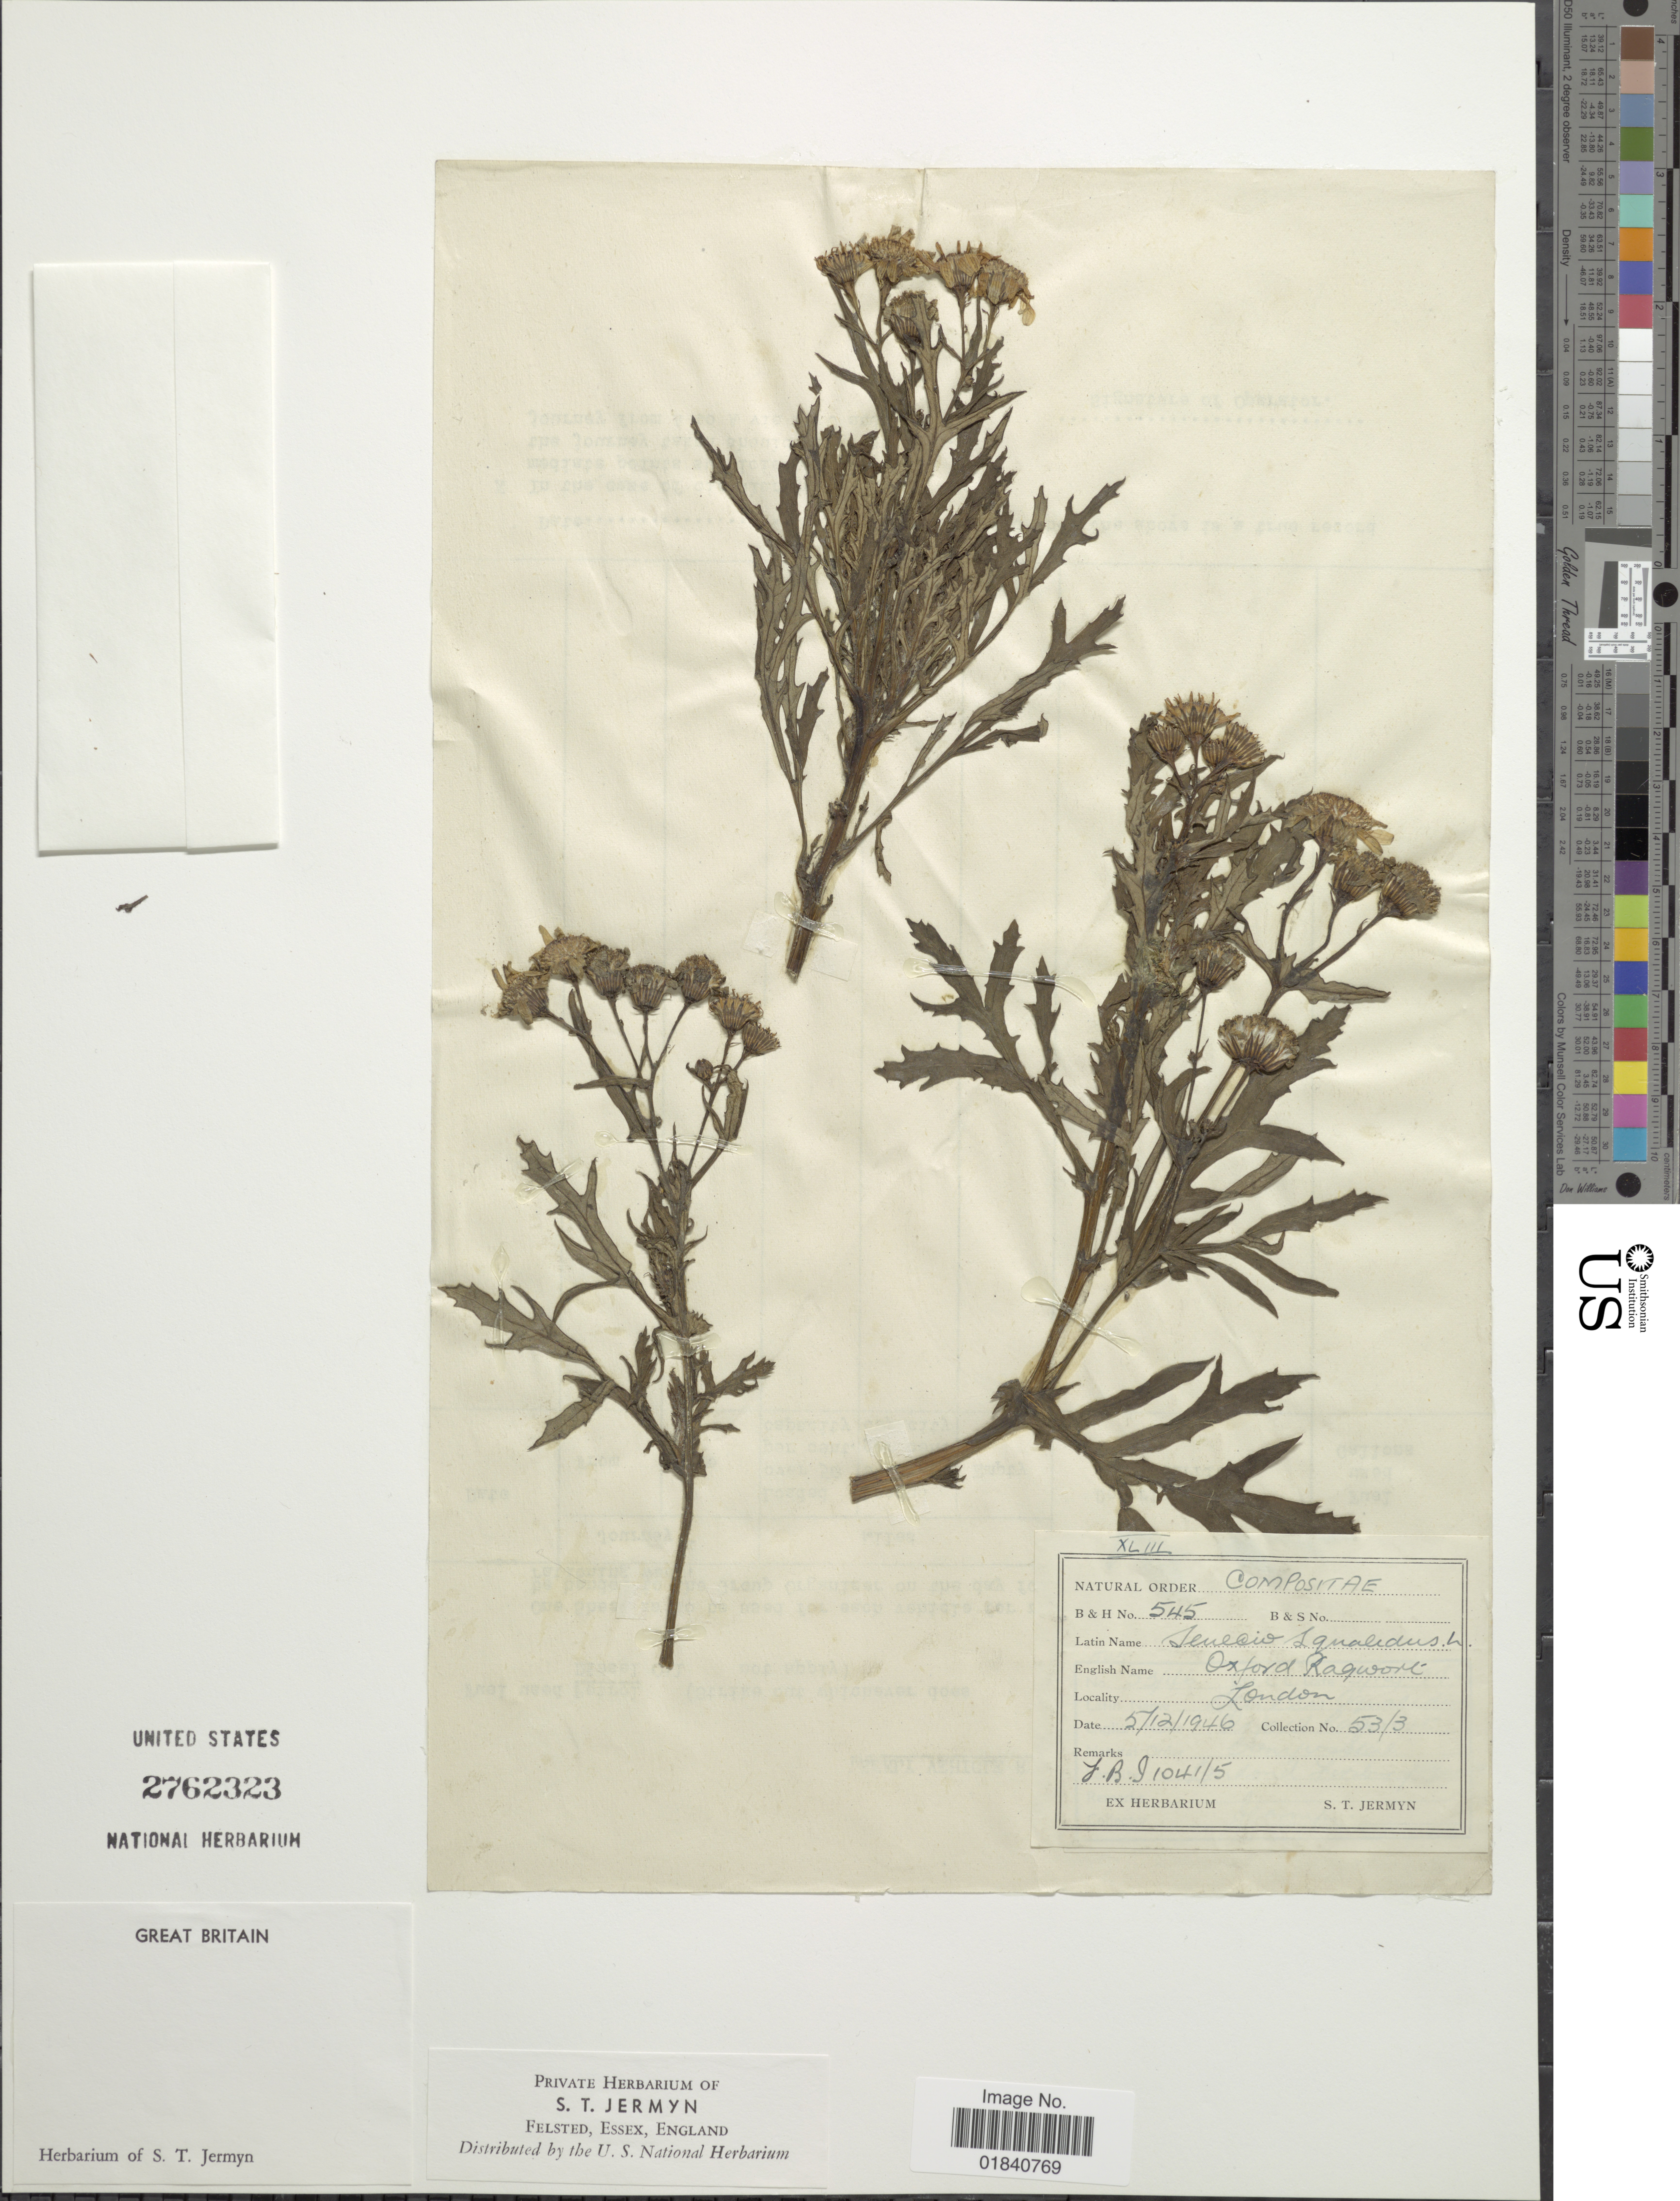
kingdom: Plantae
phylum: Tracheophyta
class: Magnoliopsida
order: Asterales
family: Asteraceae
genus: Senecio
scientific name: Senecio squalidus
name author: L.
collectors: ex herb. S. T. Jermyn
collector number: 53/3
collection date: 1946-12-05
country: United Kingdom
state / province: England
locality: London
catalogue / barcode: US 2762323